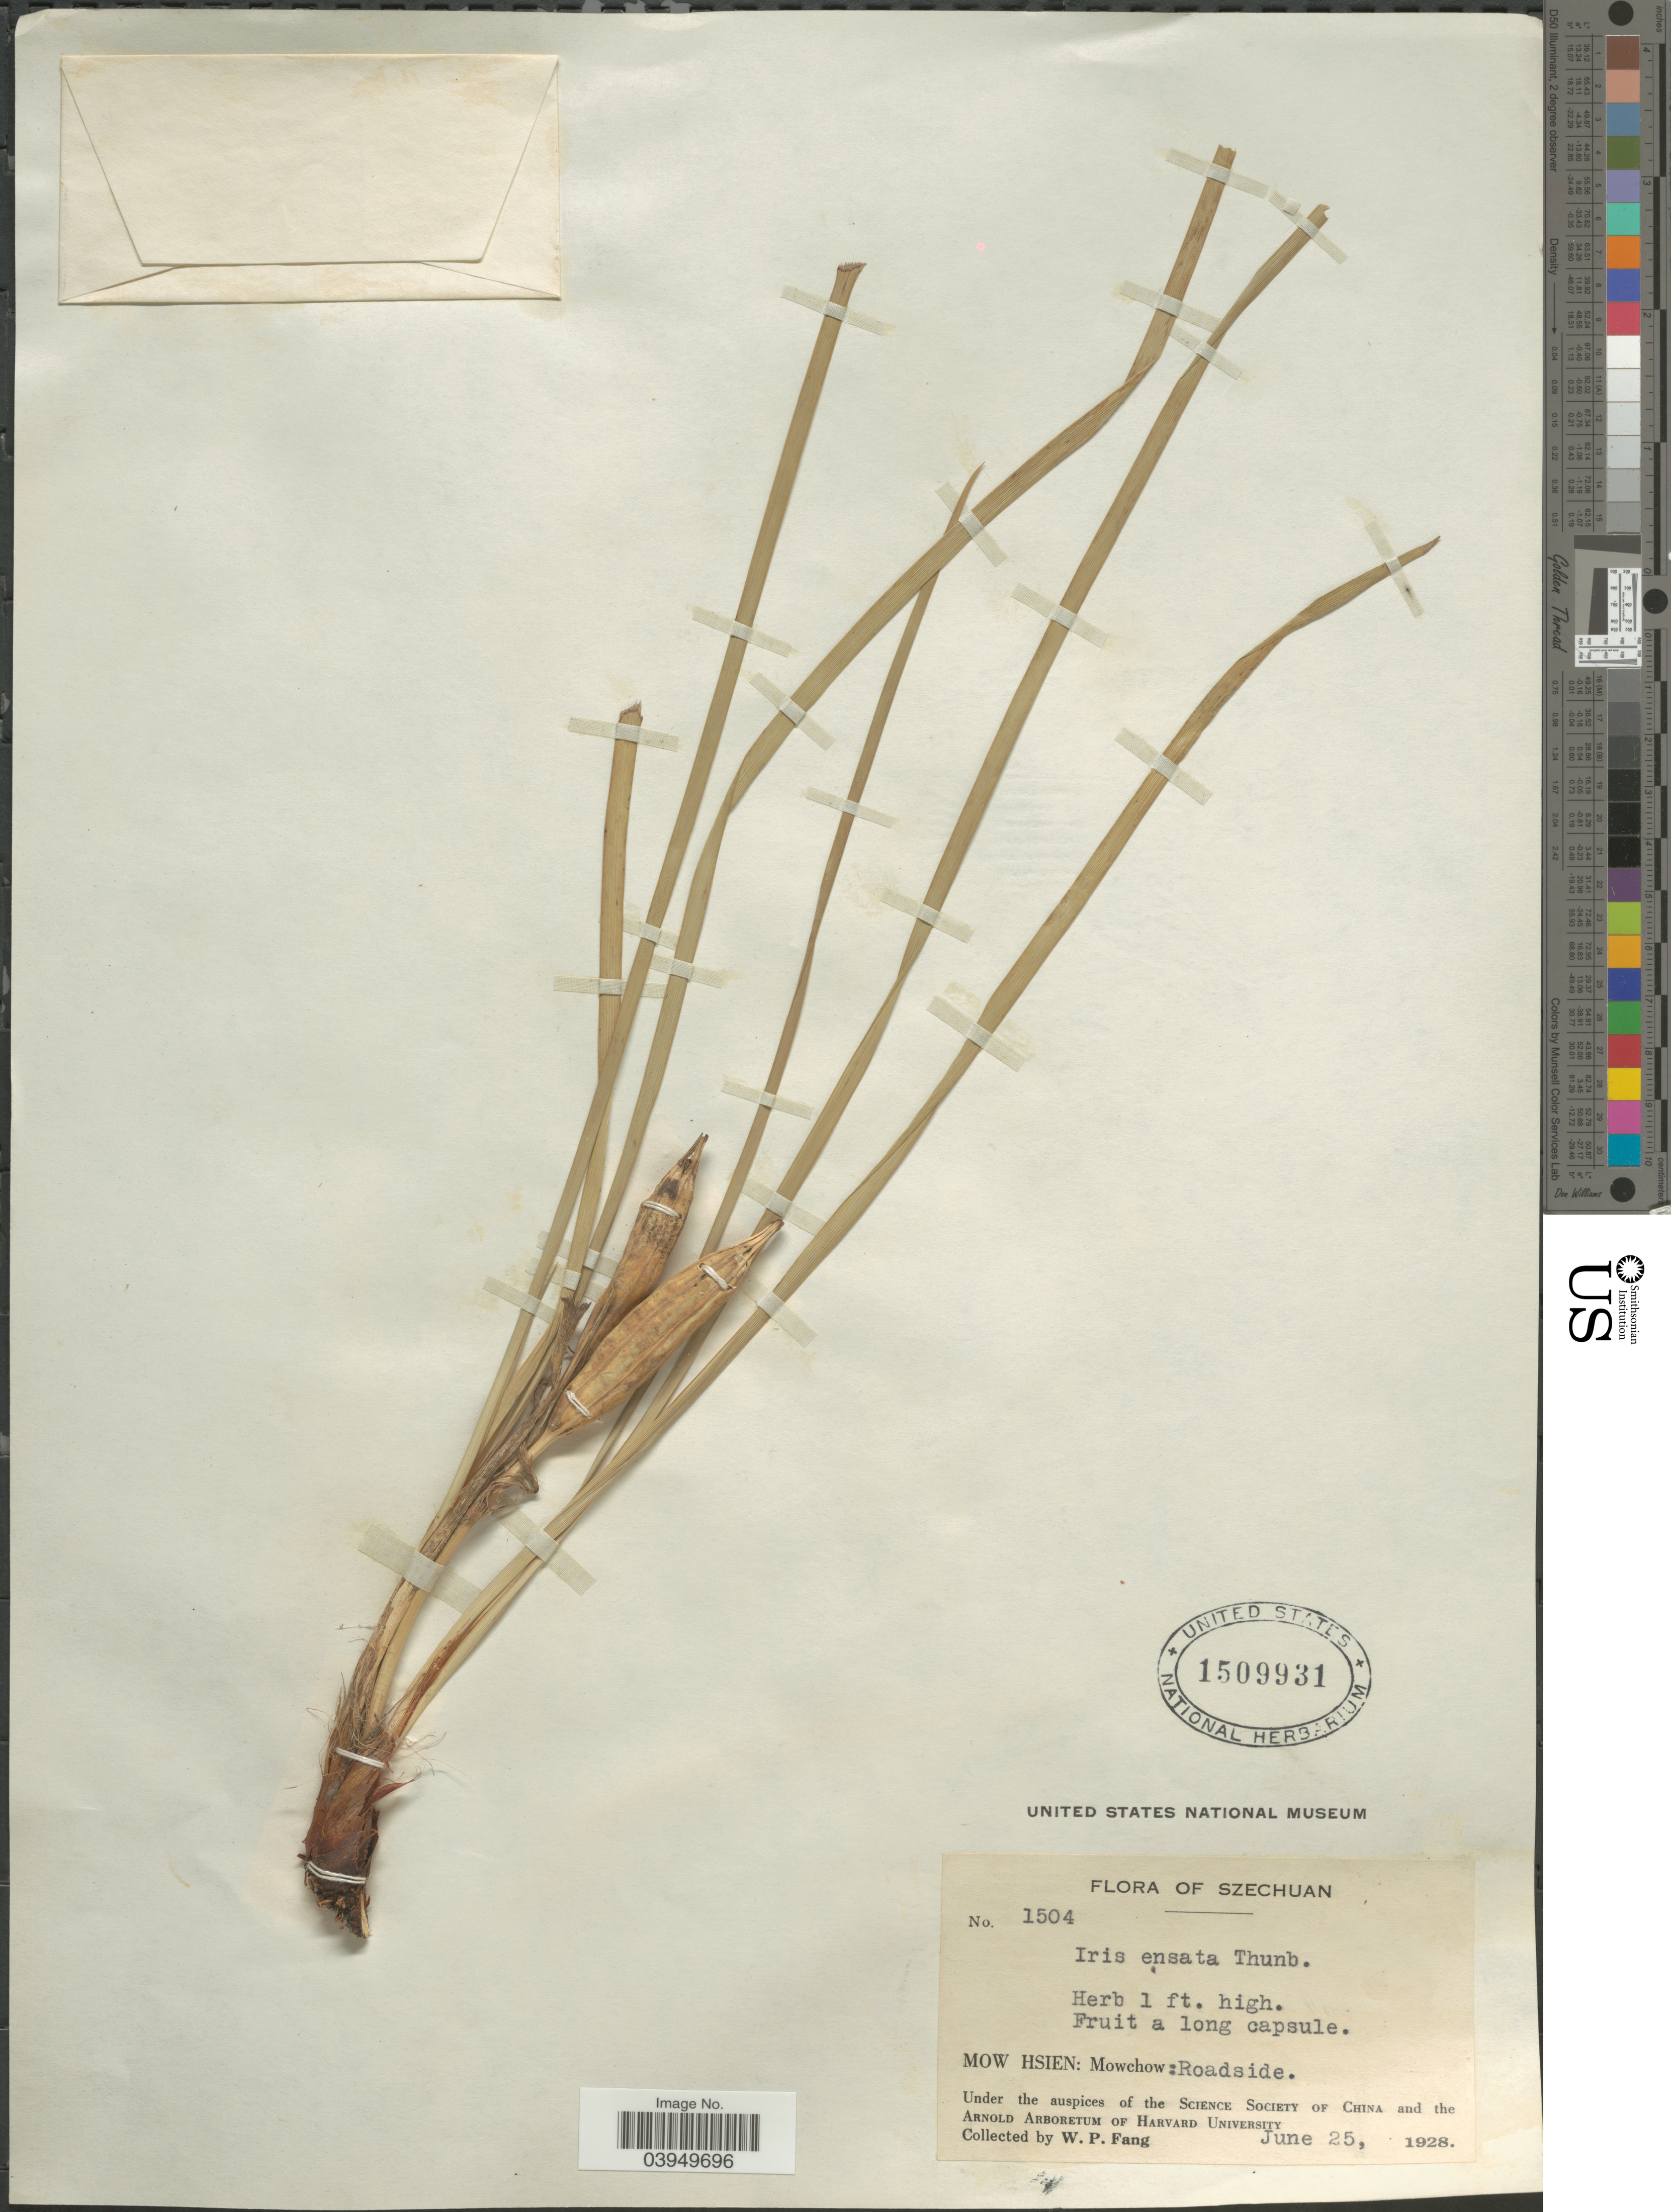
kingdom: Plantae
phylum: Tracheophyta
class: Liliopsida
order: Asparagales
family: Iridaceae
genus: Iris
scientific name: Iris ensata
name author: Thunb.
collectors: W. P. Fang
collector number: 1504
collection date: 1928-06-25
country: China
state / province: Sichuan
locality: Szechuan. Mow Hsien: Mowchow: Roadside.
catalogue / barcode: US 1509931